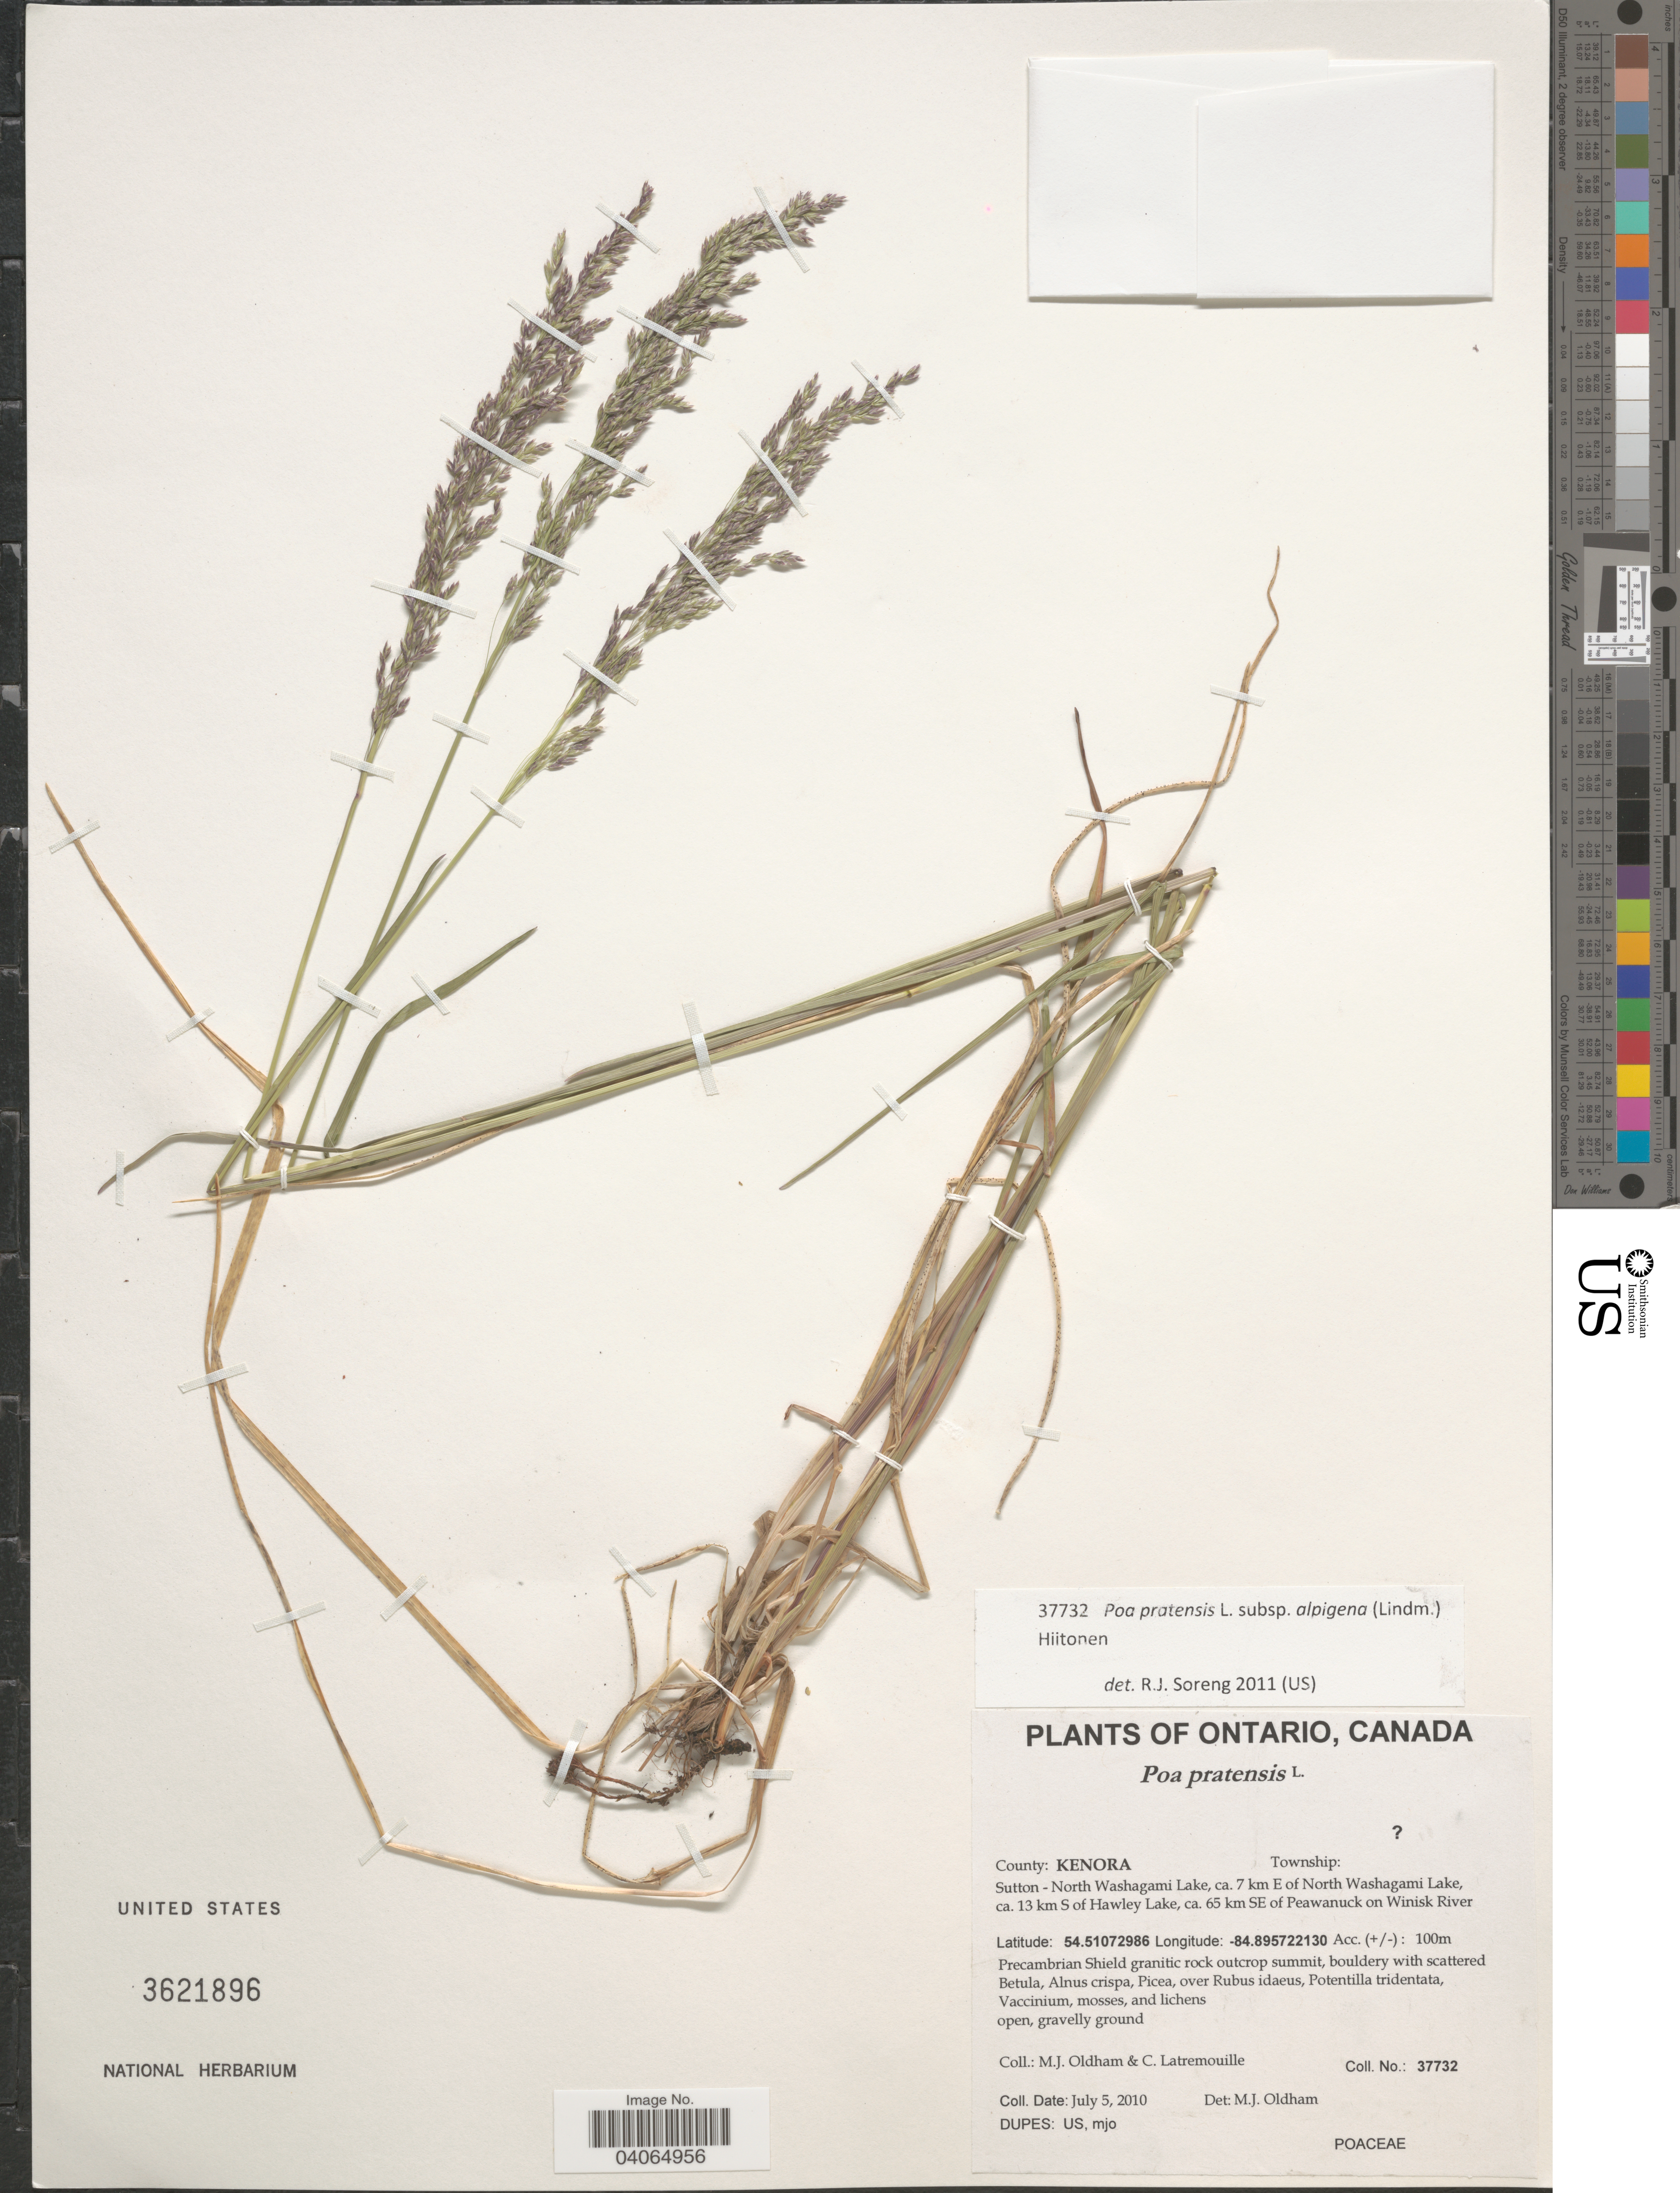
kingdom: Plantae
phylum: Tracheophyta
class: Liliopsida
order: Poales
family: Poaceae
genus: Poa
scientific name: Poa pratensis subsp. alpigena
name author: (Lindm.) Hiitonen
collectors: M. Oldham & C. Latremouille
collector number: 37732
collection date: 2010-07-05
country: Canada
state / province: Ontario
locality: County: Kenora. Sutton - North Washagami Lake, ca. 7 km E of North Washagami Lake, ca. 13 km S of Hawley Lake, ca. 65 km SE of Peawanuck on Winisk River. Precambrian Shield granitic rock outcrop summit.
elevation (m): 100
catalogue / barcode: US 3621896